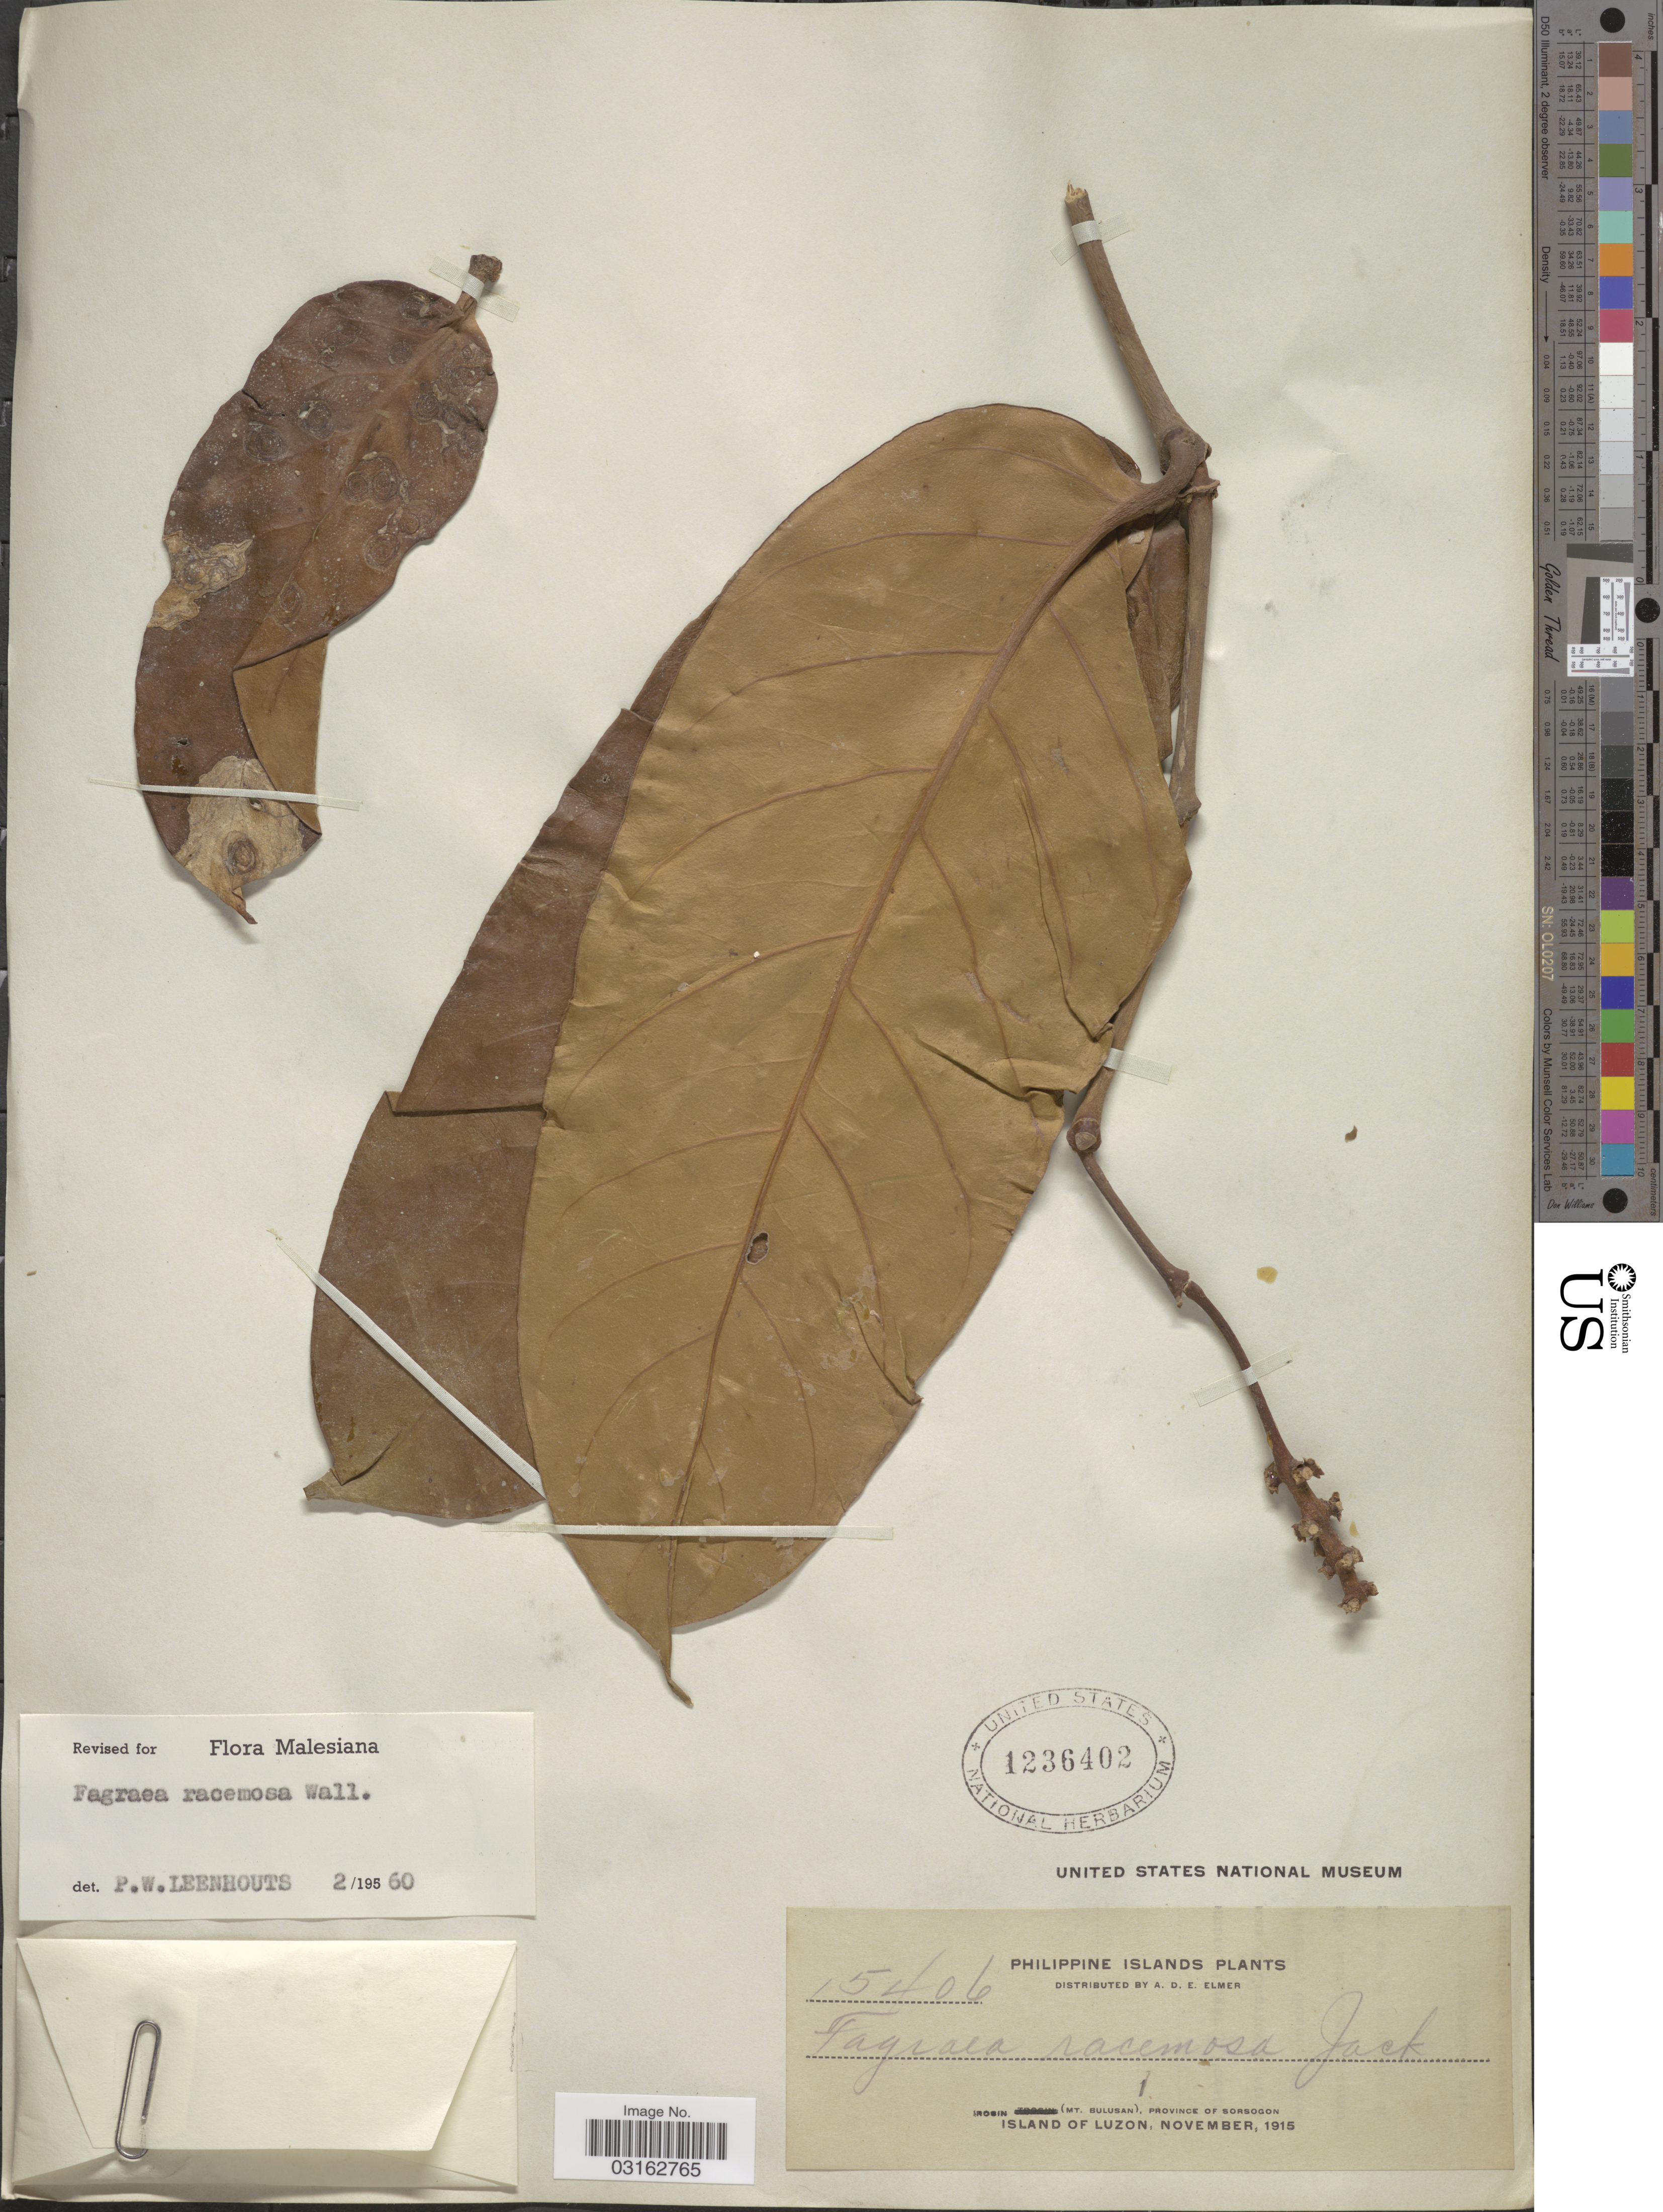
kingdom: Plantae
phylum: Tracheophyta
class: Magnoliopsida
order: Gentianales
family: Gentianaceae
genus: Fagraea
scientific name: Fagraea racemosa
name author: Jack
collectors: A. D. E. Elmer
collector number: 15406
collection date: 1915-11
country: Philippines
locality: Irosin (Mt. Bulusan), Province of Sorsogon, Island of Luzon.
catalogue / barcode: US 1236402